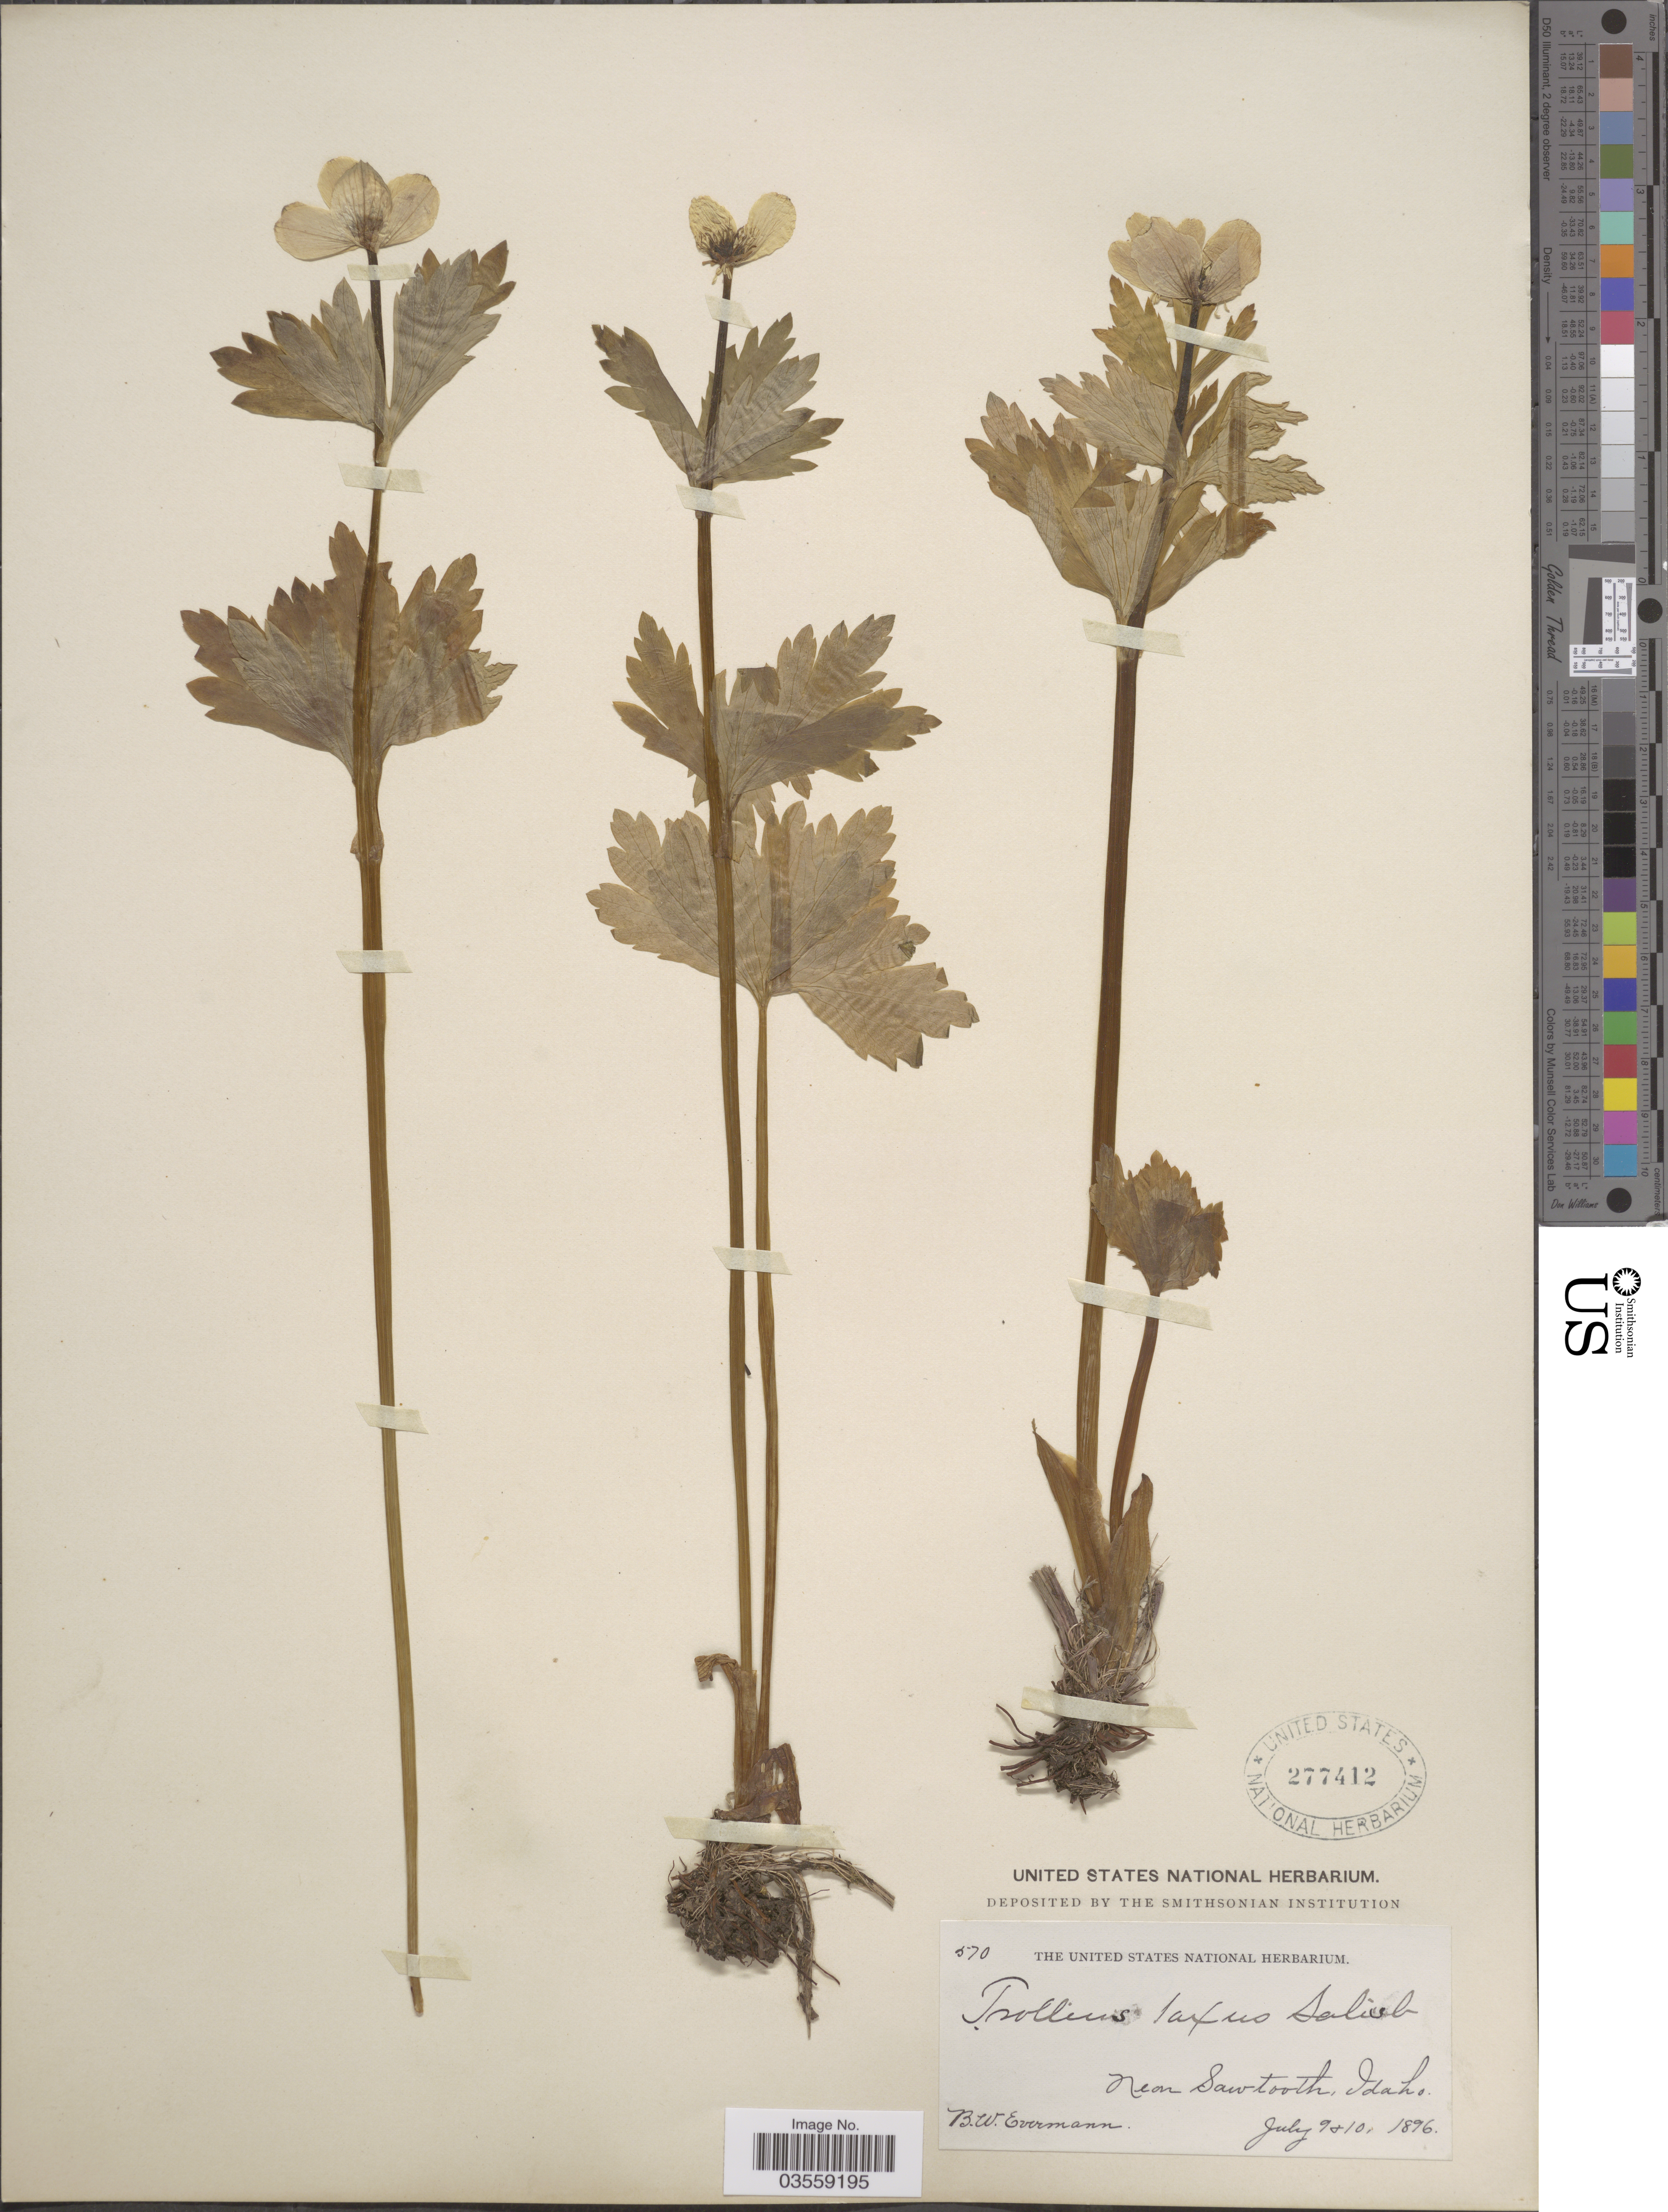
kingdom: Plantae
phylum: Tracheophyta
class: Magnoliopsida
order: Ranunculales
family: Ranunculaceae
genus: Trollius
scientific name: Trollius laxus var. albiflorus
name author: A. Gray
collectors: B. W. Evermann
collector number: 570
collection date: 1896-07-09/1896-07-10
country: United States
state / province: Idaho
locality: Near Sawtooth.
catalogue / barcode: US 277412